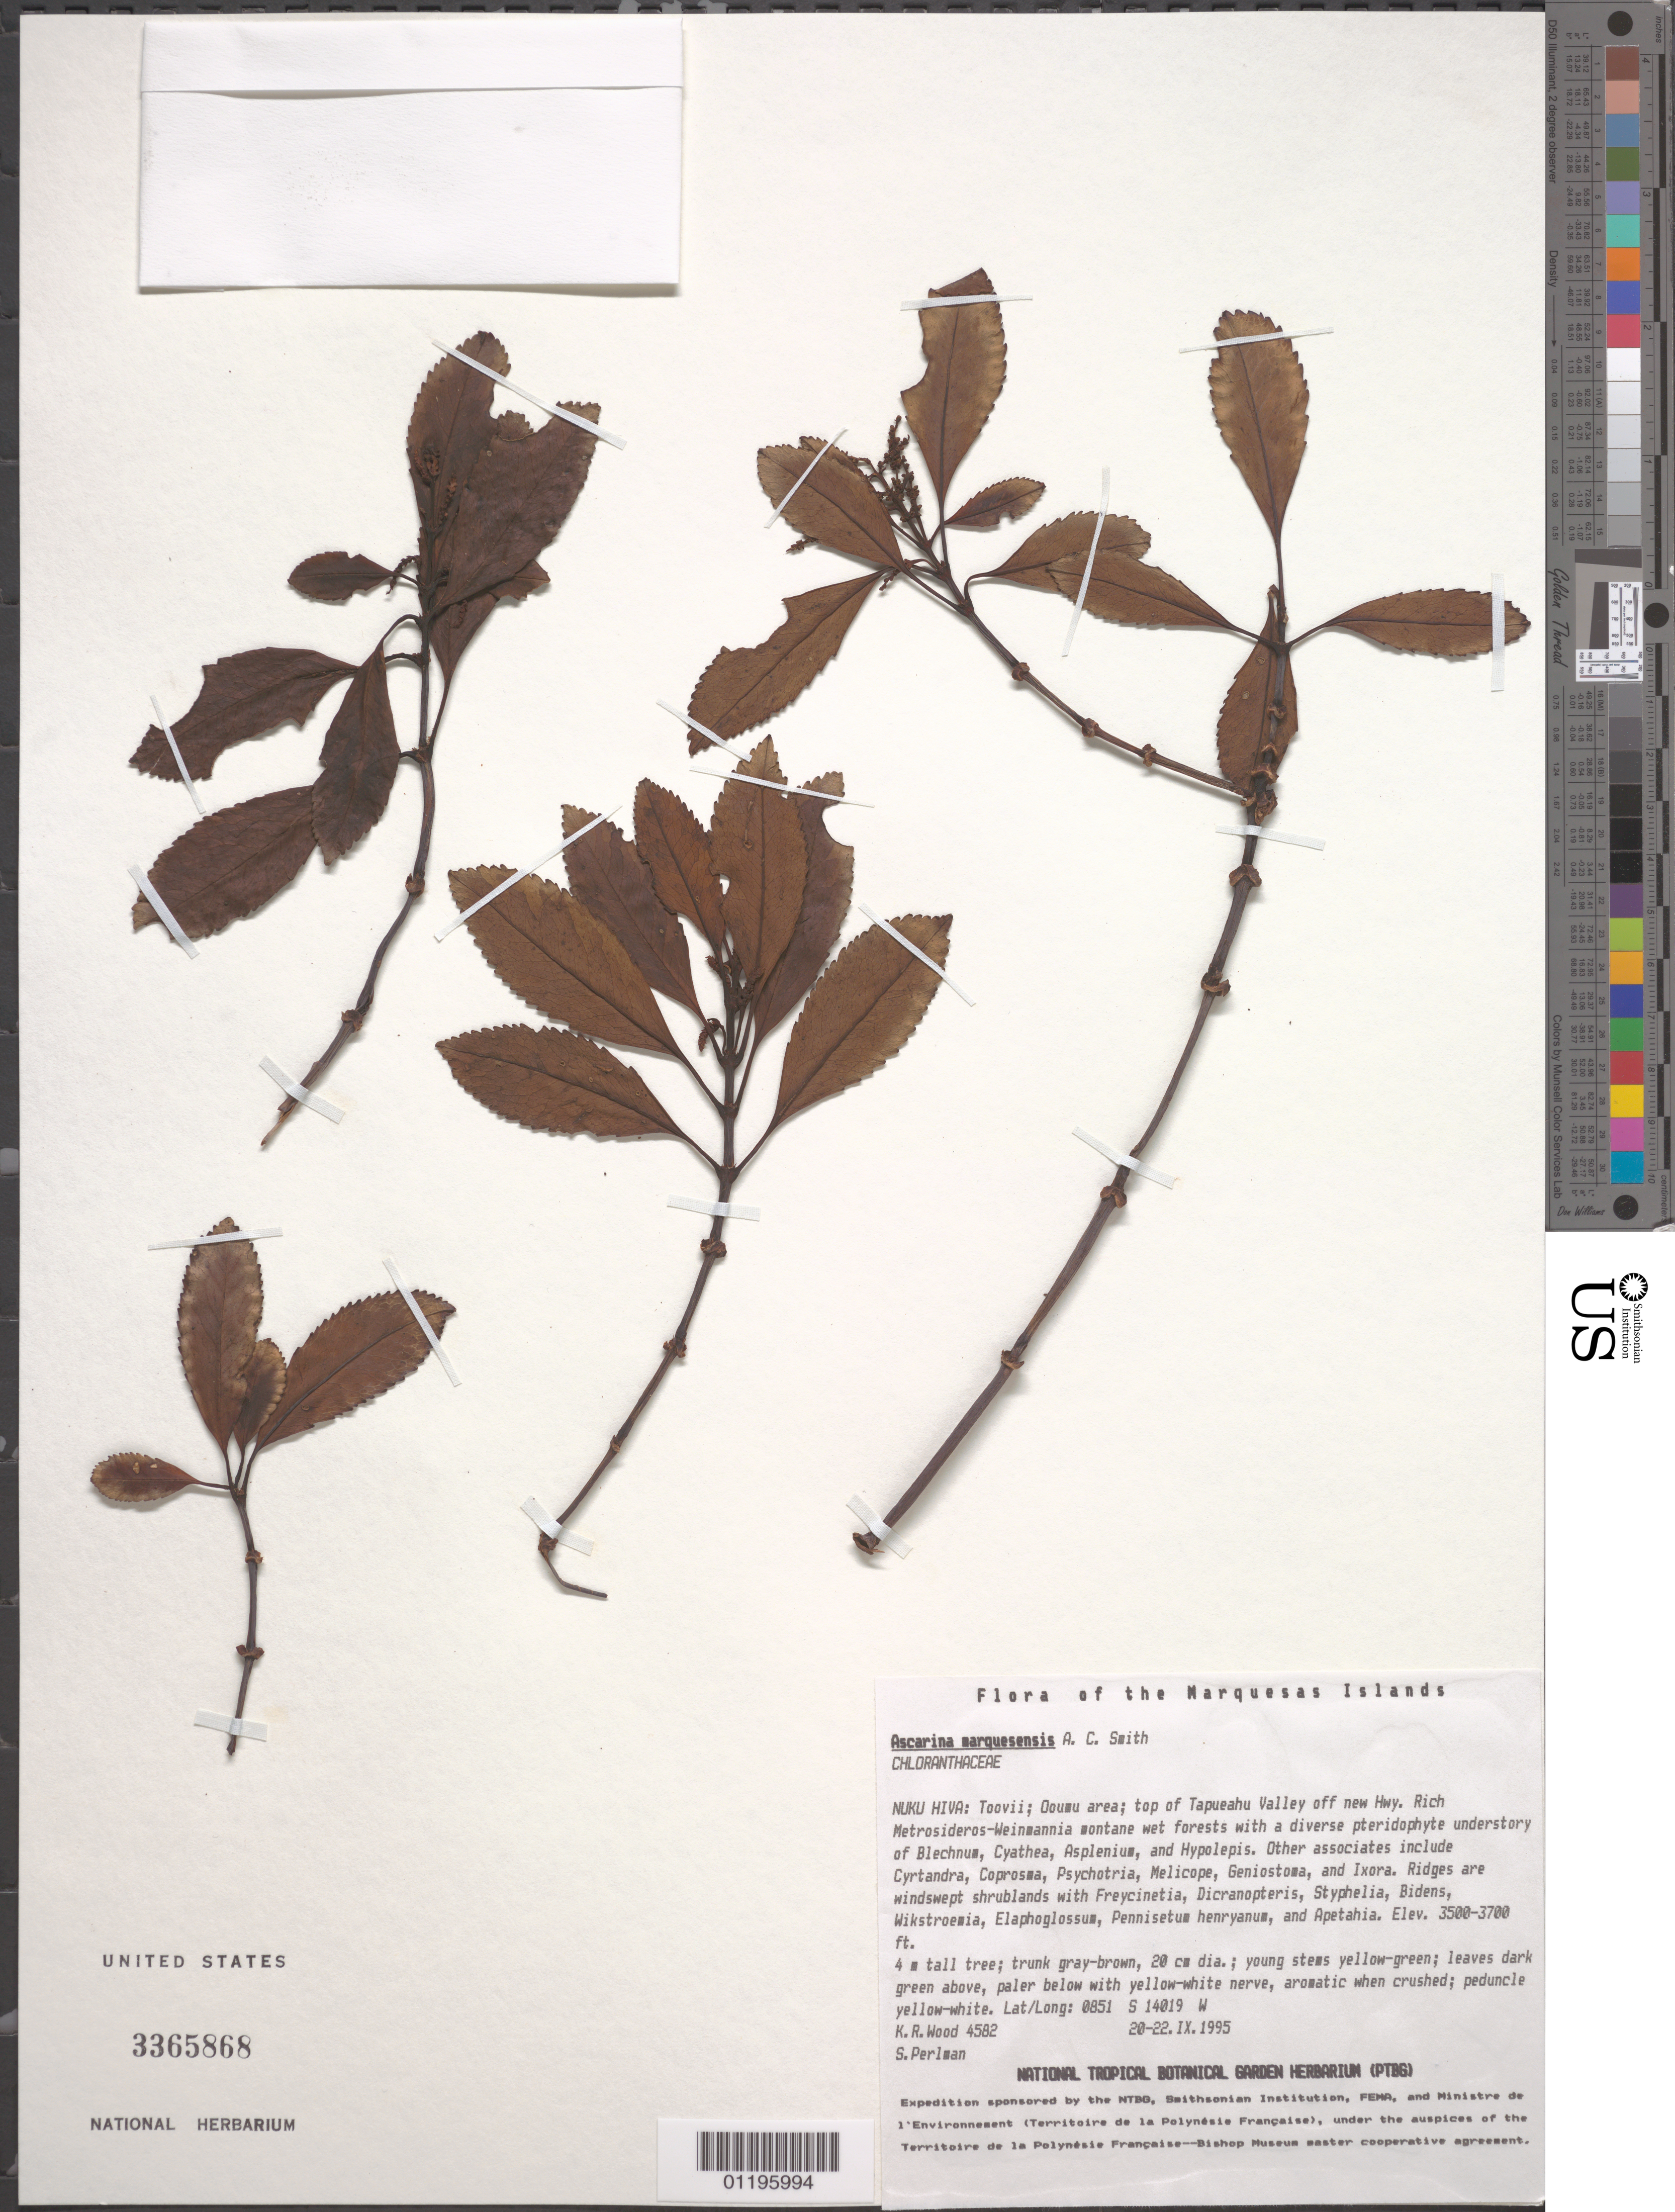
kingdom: Plantae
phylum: Tracheophyta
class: Magnoliopsida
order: Chloranthales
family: Chloranthaceae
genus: Ascarina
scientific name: Ascarina marquesensis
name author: A.C. Sm.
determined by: Florence, J.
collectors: K. R. Wood & S. P. Perlman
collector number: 4582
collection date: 1995-09-20/1995-09-22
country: French Polynesia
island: Nuku Hiva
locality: Toovii, Ooumu area, top of Tapueahu Valley off new hwy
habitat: Rich Metrosideros-Weinmannia montane wet forests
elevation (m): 1067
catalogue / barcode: US 3365868